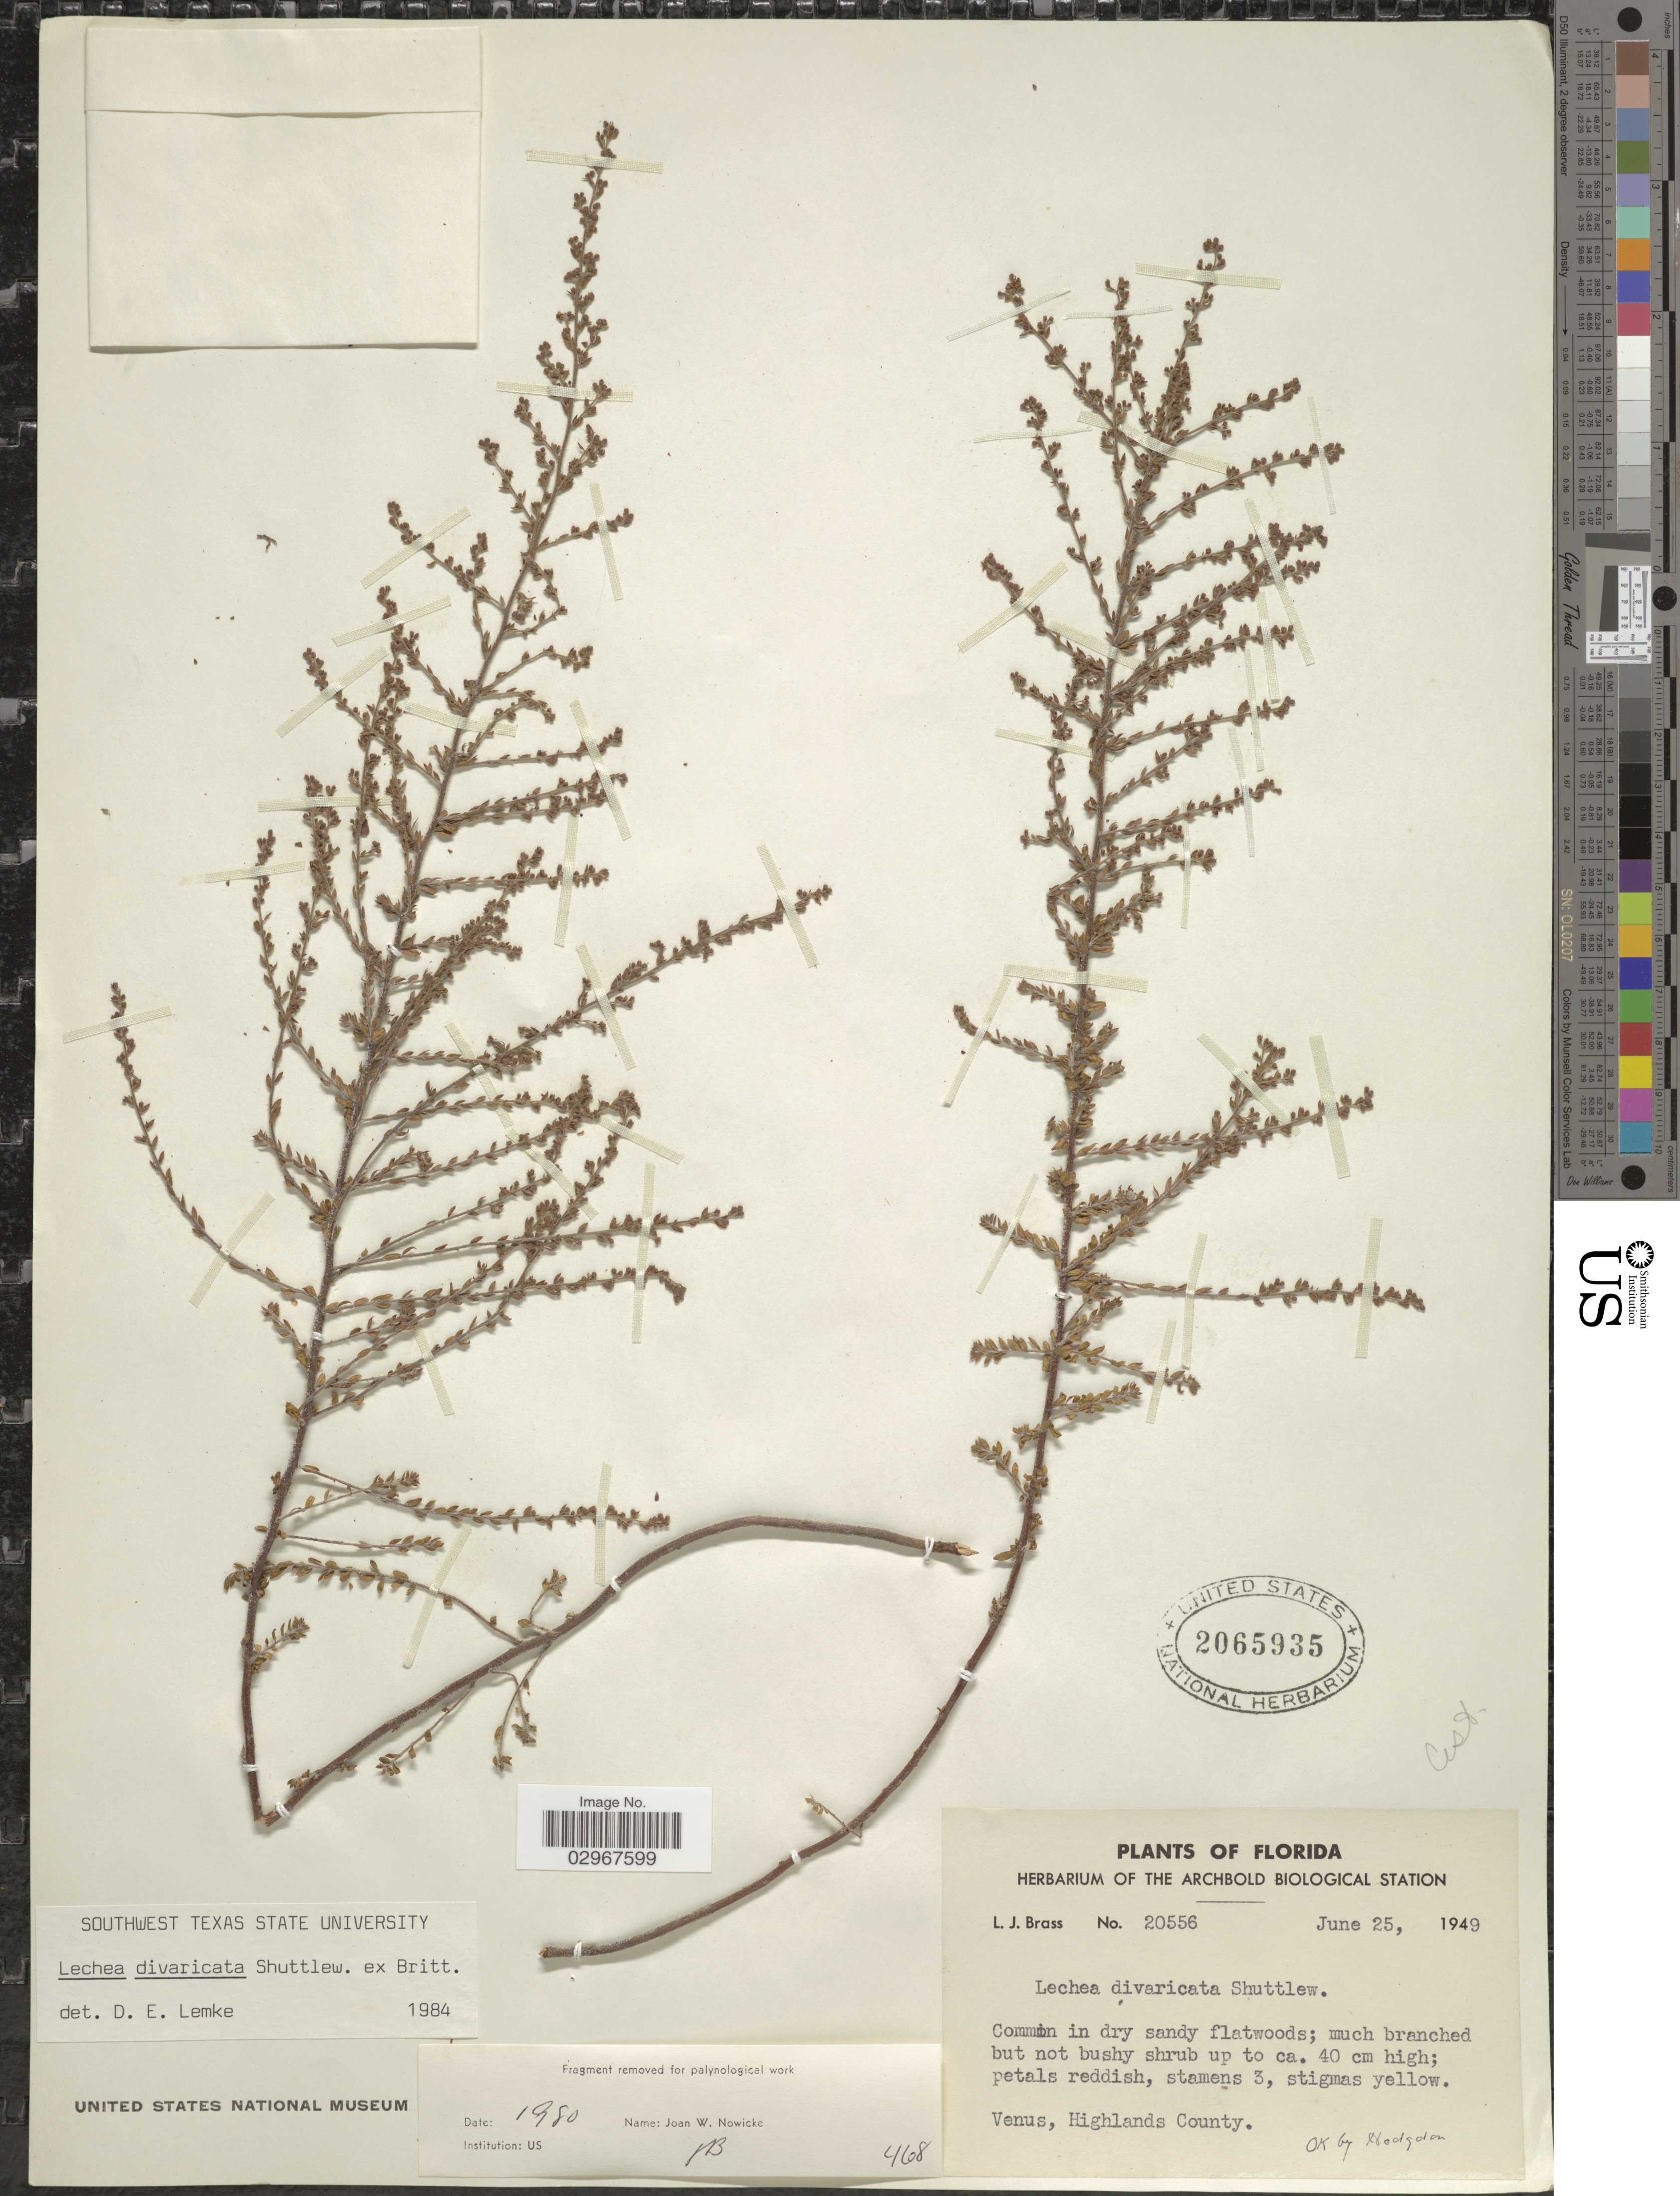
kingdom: Plantae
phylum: Tracheophyta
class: Magnoliopsida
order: Malvales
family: Cistaceae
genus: Lechea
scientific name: Lechea divaricata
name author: Shuttlew. ex Britton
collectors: L. J. Brass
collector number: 20556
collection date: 1949-06-25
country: United States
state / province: Florida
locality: Venus, Highlands County.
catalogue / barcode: US 2065935